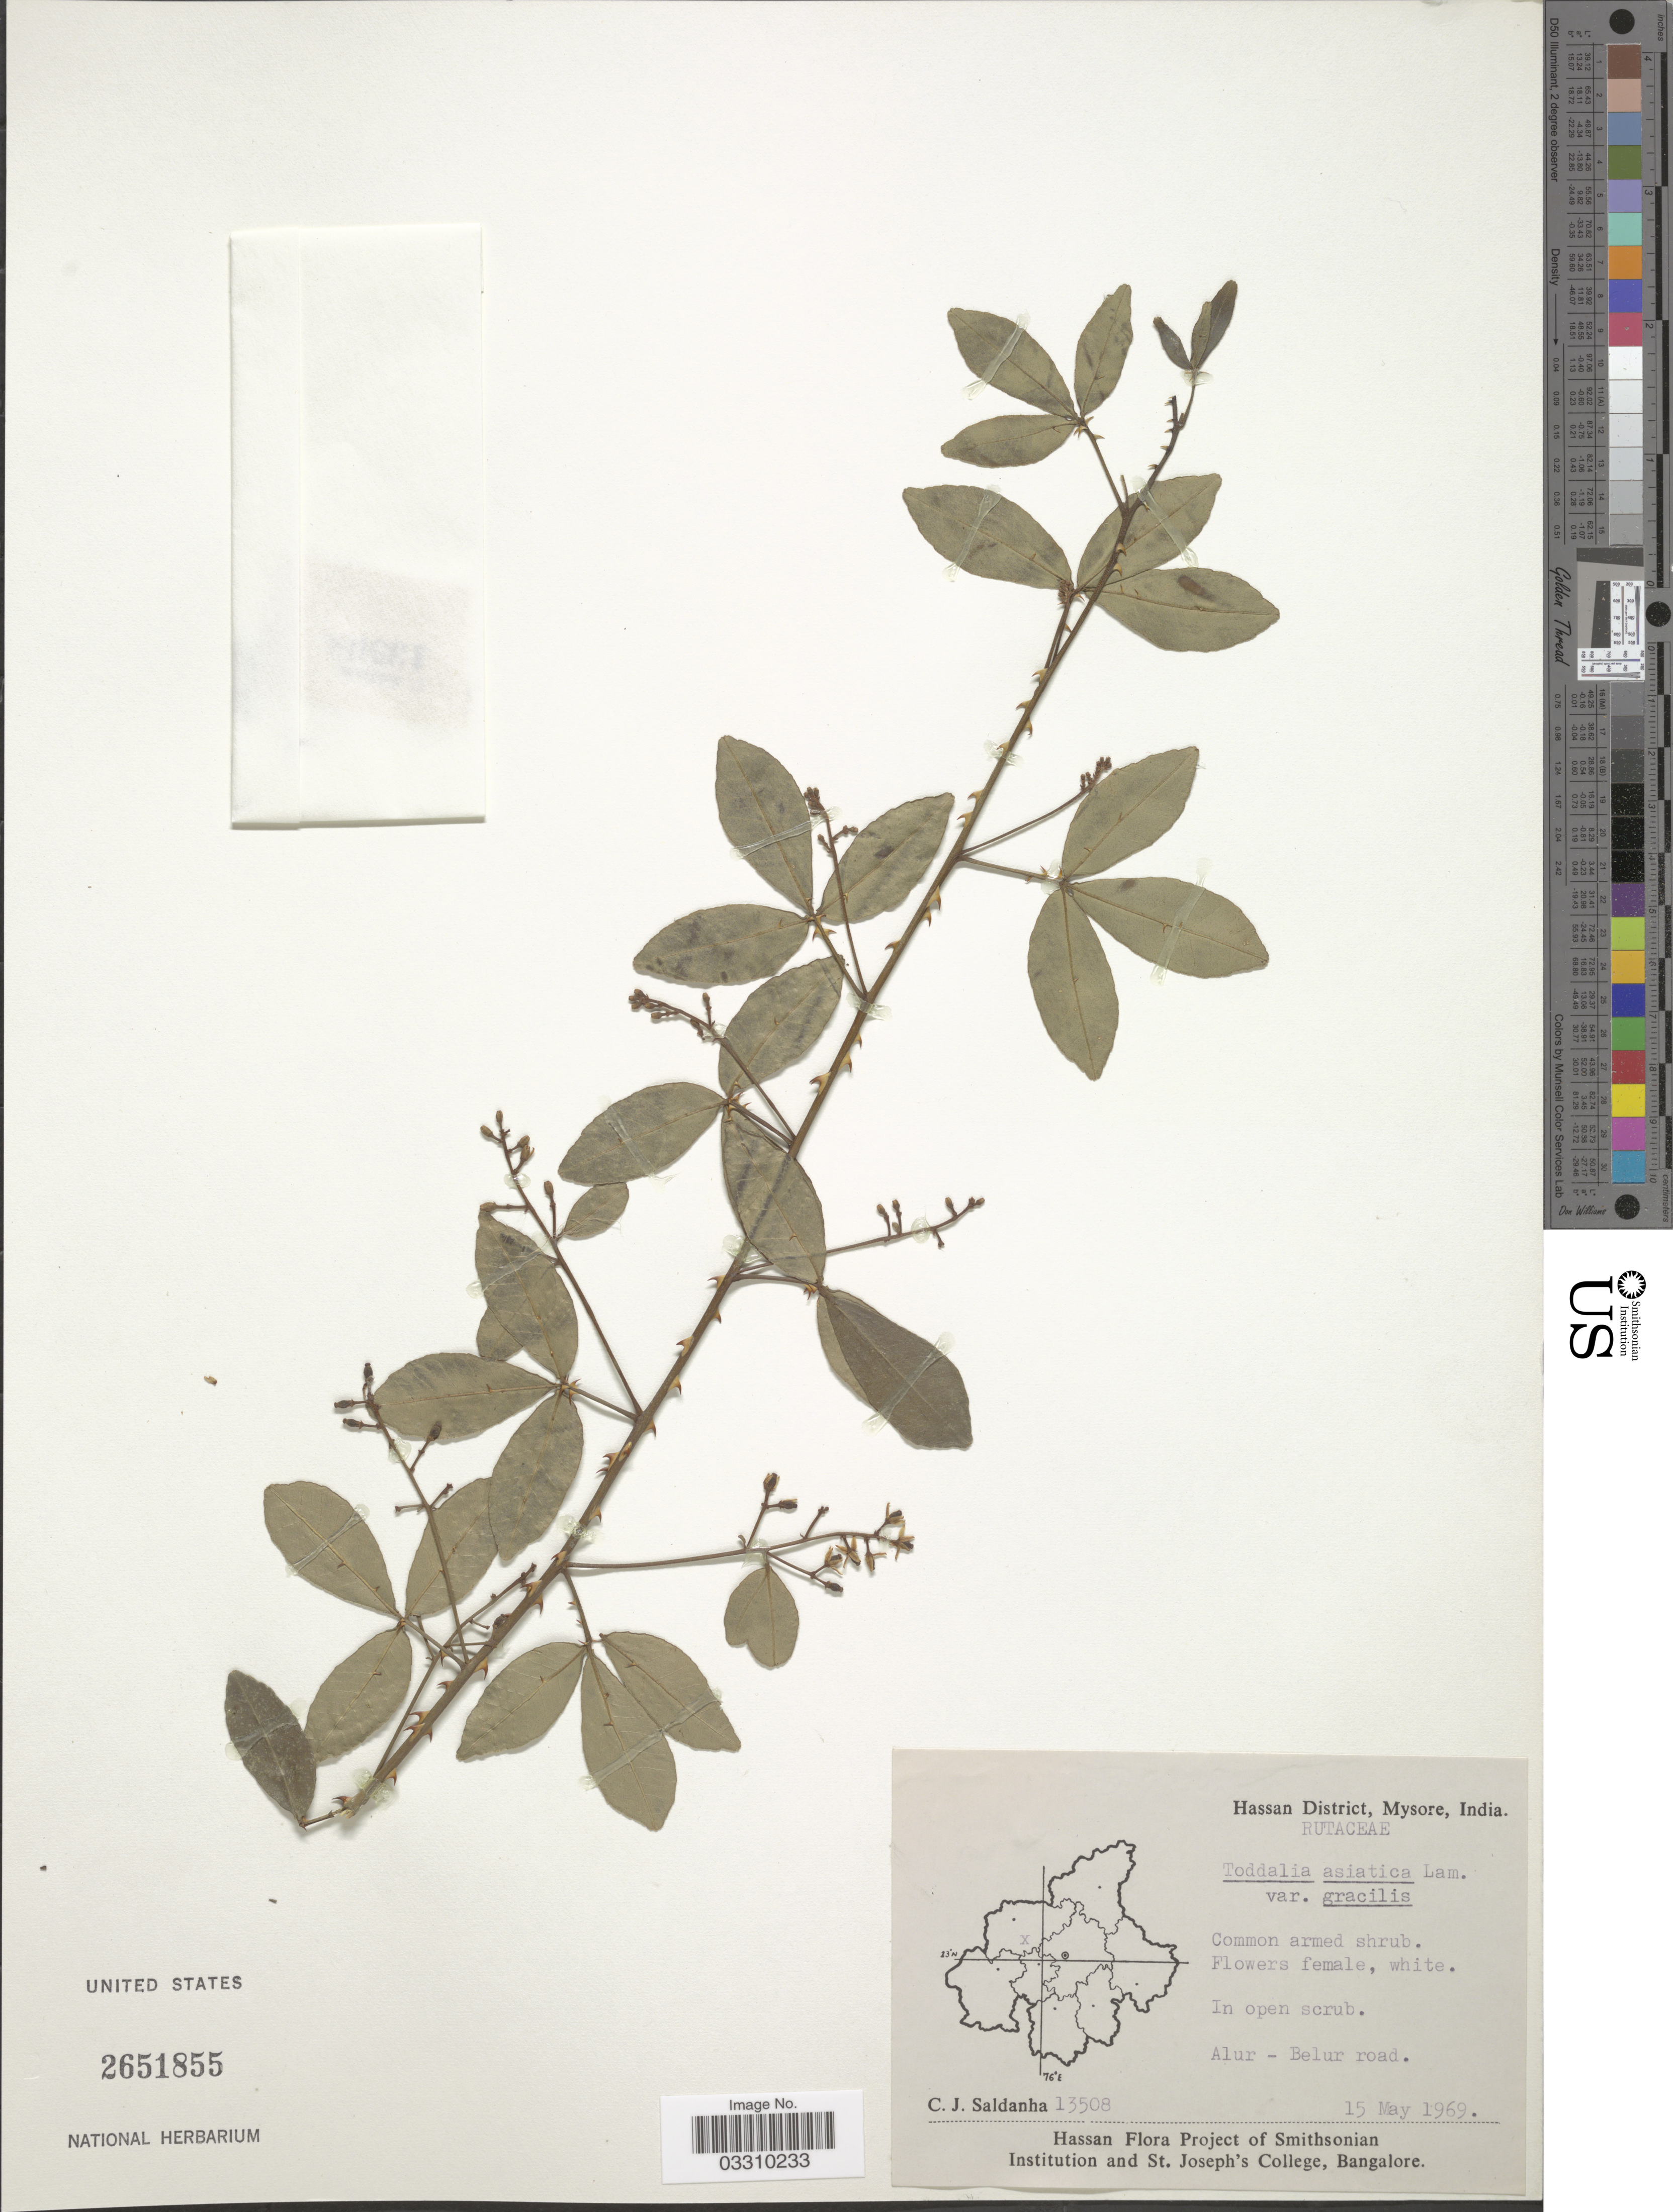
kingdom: Plantae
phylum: Tracheophyta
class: Magnoliopsida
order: Sapindales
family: Rutaceae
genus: Zanthoxylum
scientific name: Zanthoxylum asiaticum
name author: (L.) Appelhans et al.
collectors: C. J. Saldanha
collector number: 13508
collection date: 1969-05-15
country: India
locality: Hassan District, Mysore. Alur - Belur road.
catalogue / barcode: US 2651855